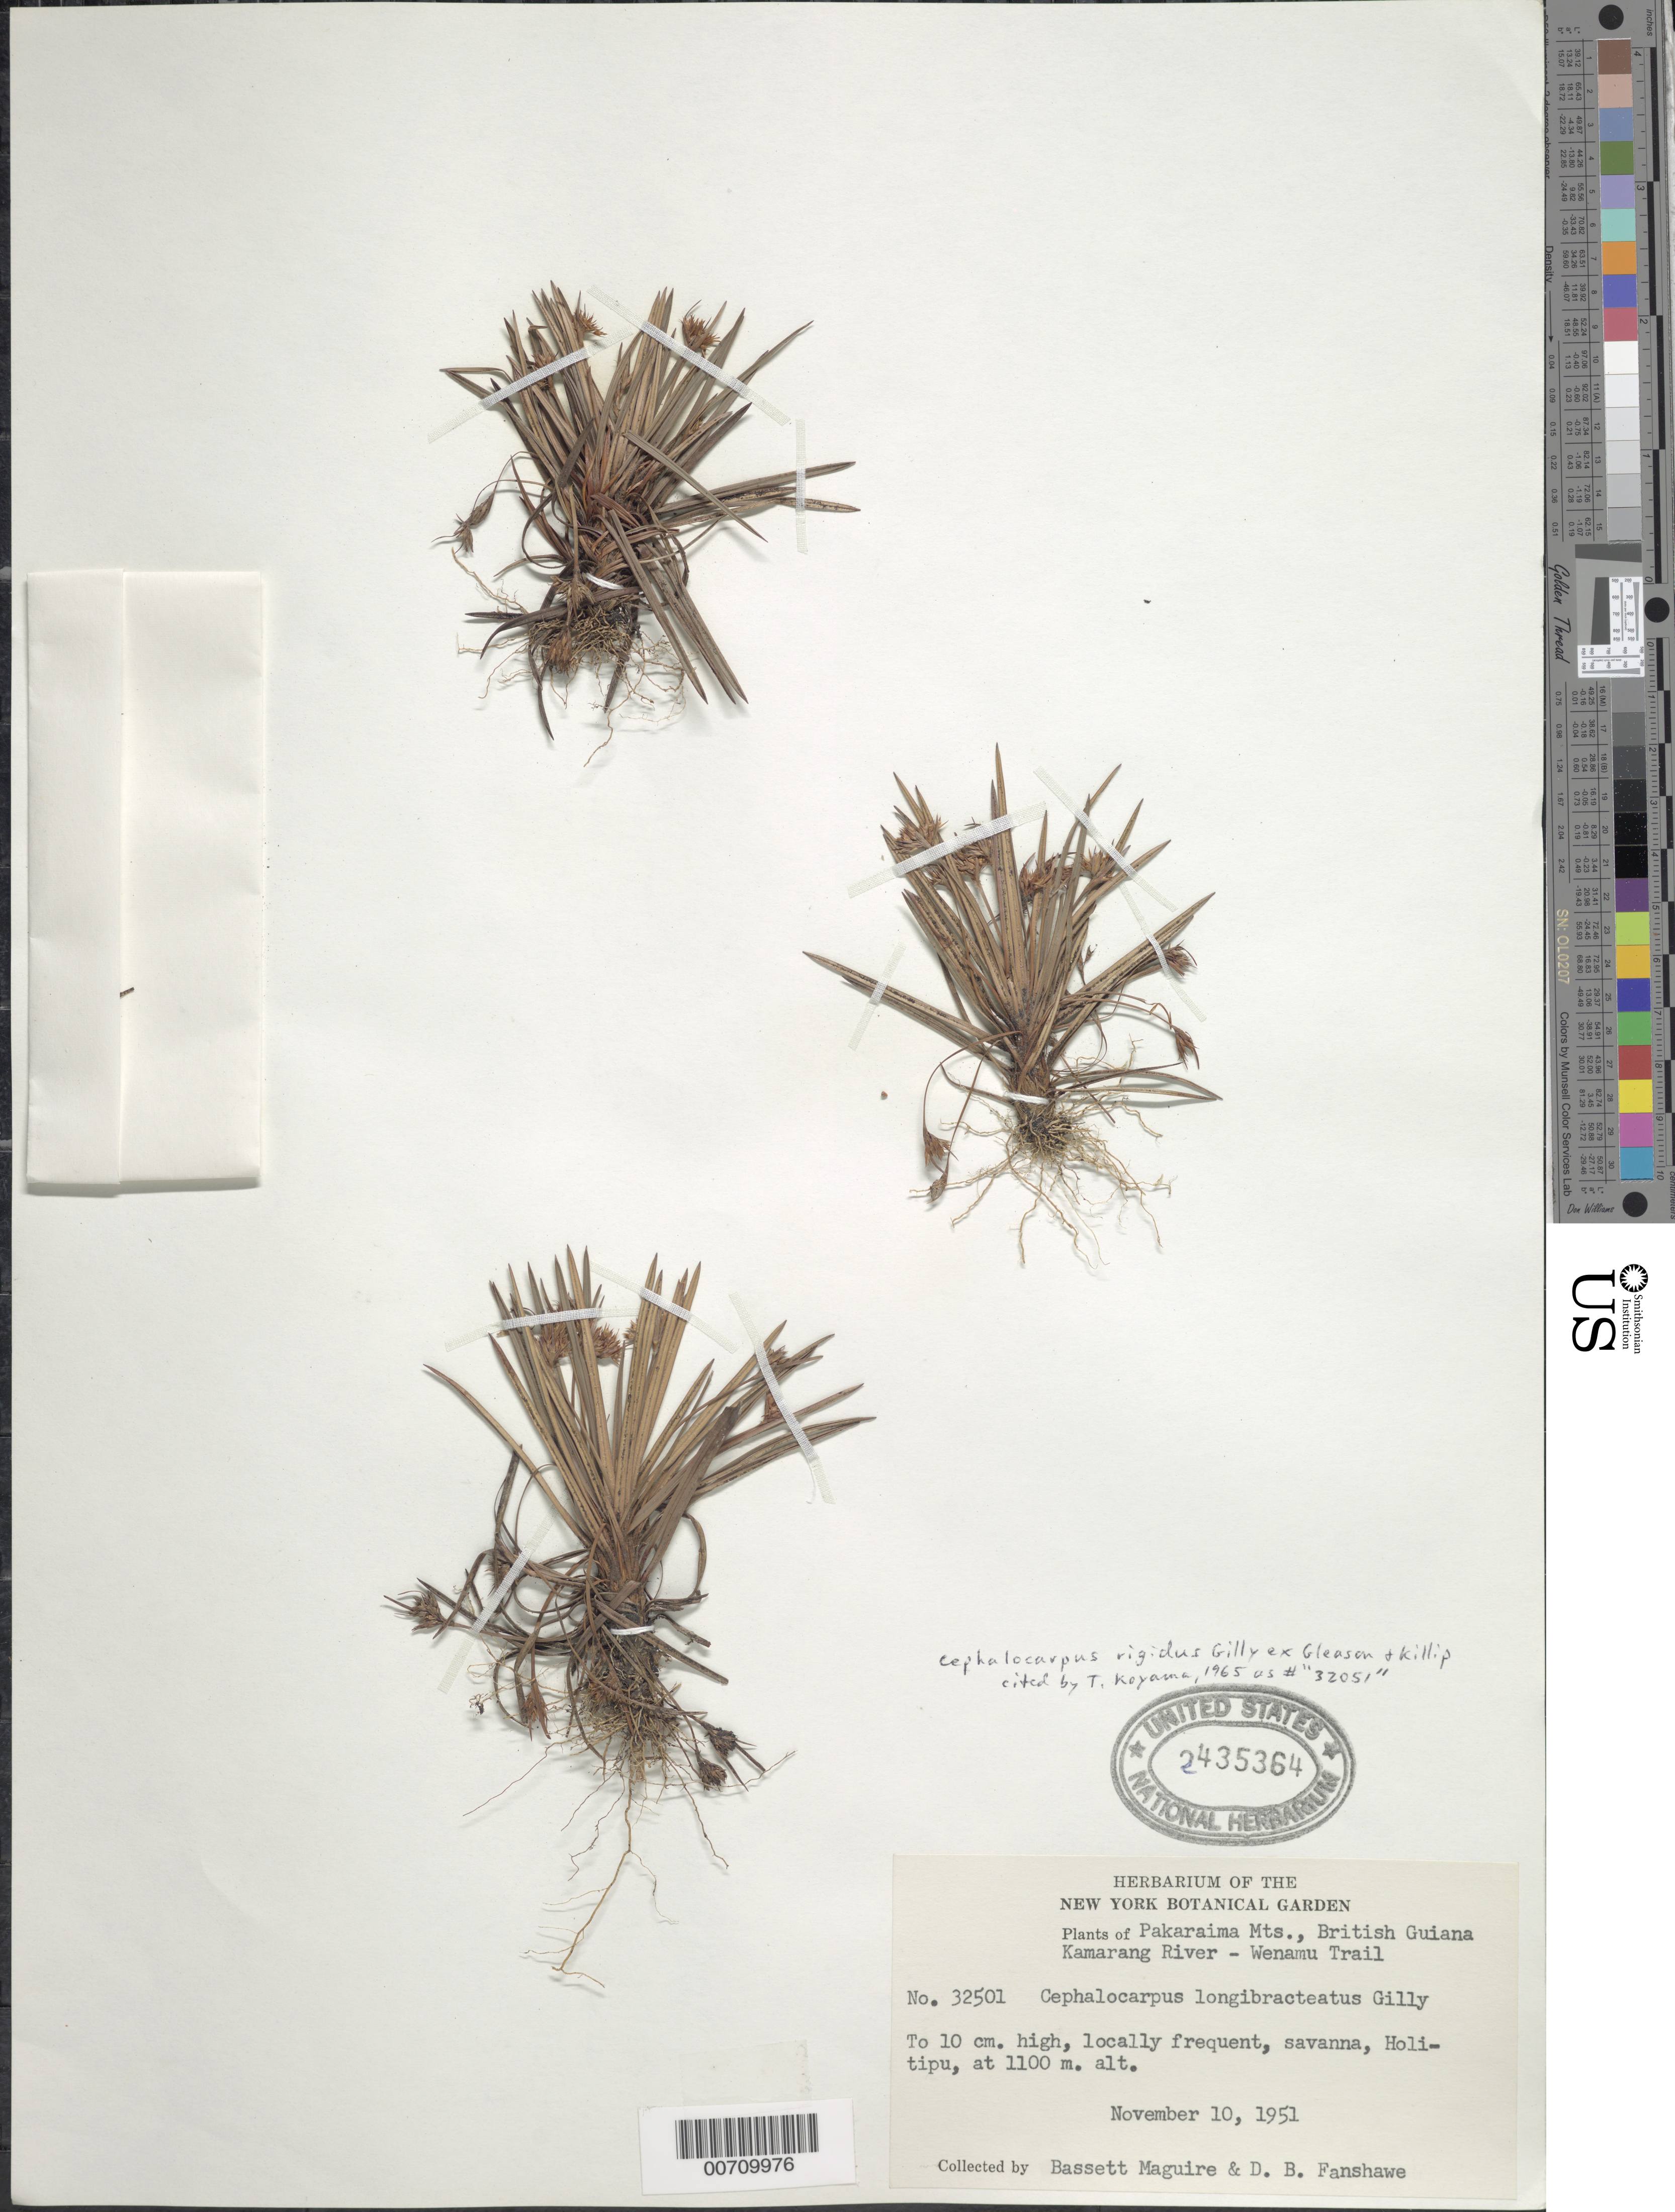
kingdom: Plantae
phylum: Tracheophyta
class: Liliopsida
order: Poales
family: Cyperaceae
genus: Cephalocarpus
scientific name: Cephalocarpus rigidus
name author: Gilly ex Gleason & Killip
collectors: B. Maguire & D. B. Fanshawe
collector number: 32501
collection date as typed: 10-Nov-51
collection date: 1951-11-10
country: Guyana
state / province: Cuyuni-Mazaruni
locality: Samwarakna-tipu (Holi-tipu), Kamarang River - Wenamu Trail, Pakaraima Mts.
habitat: Savanna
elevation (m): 1100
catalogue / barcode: US 2435364